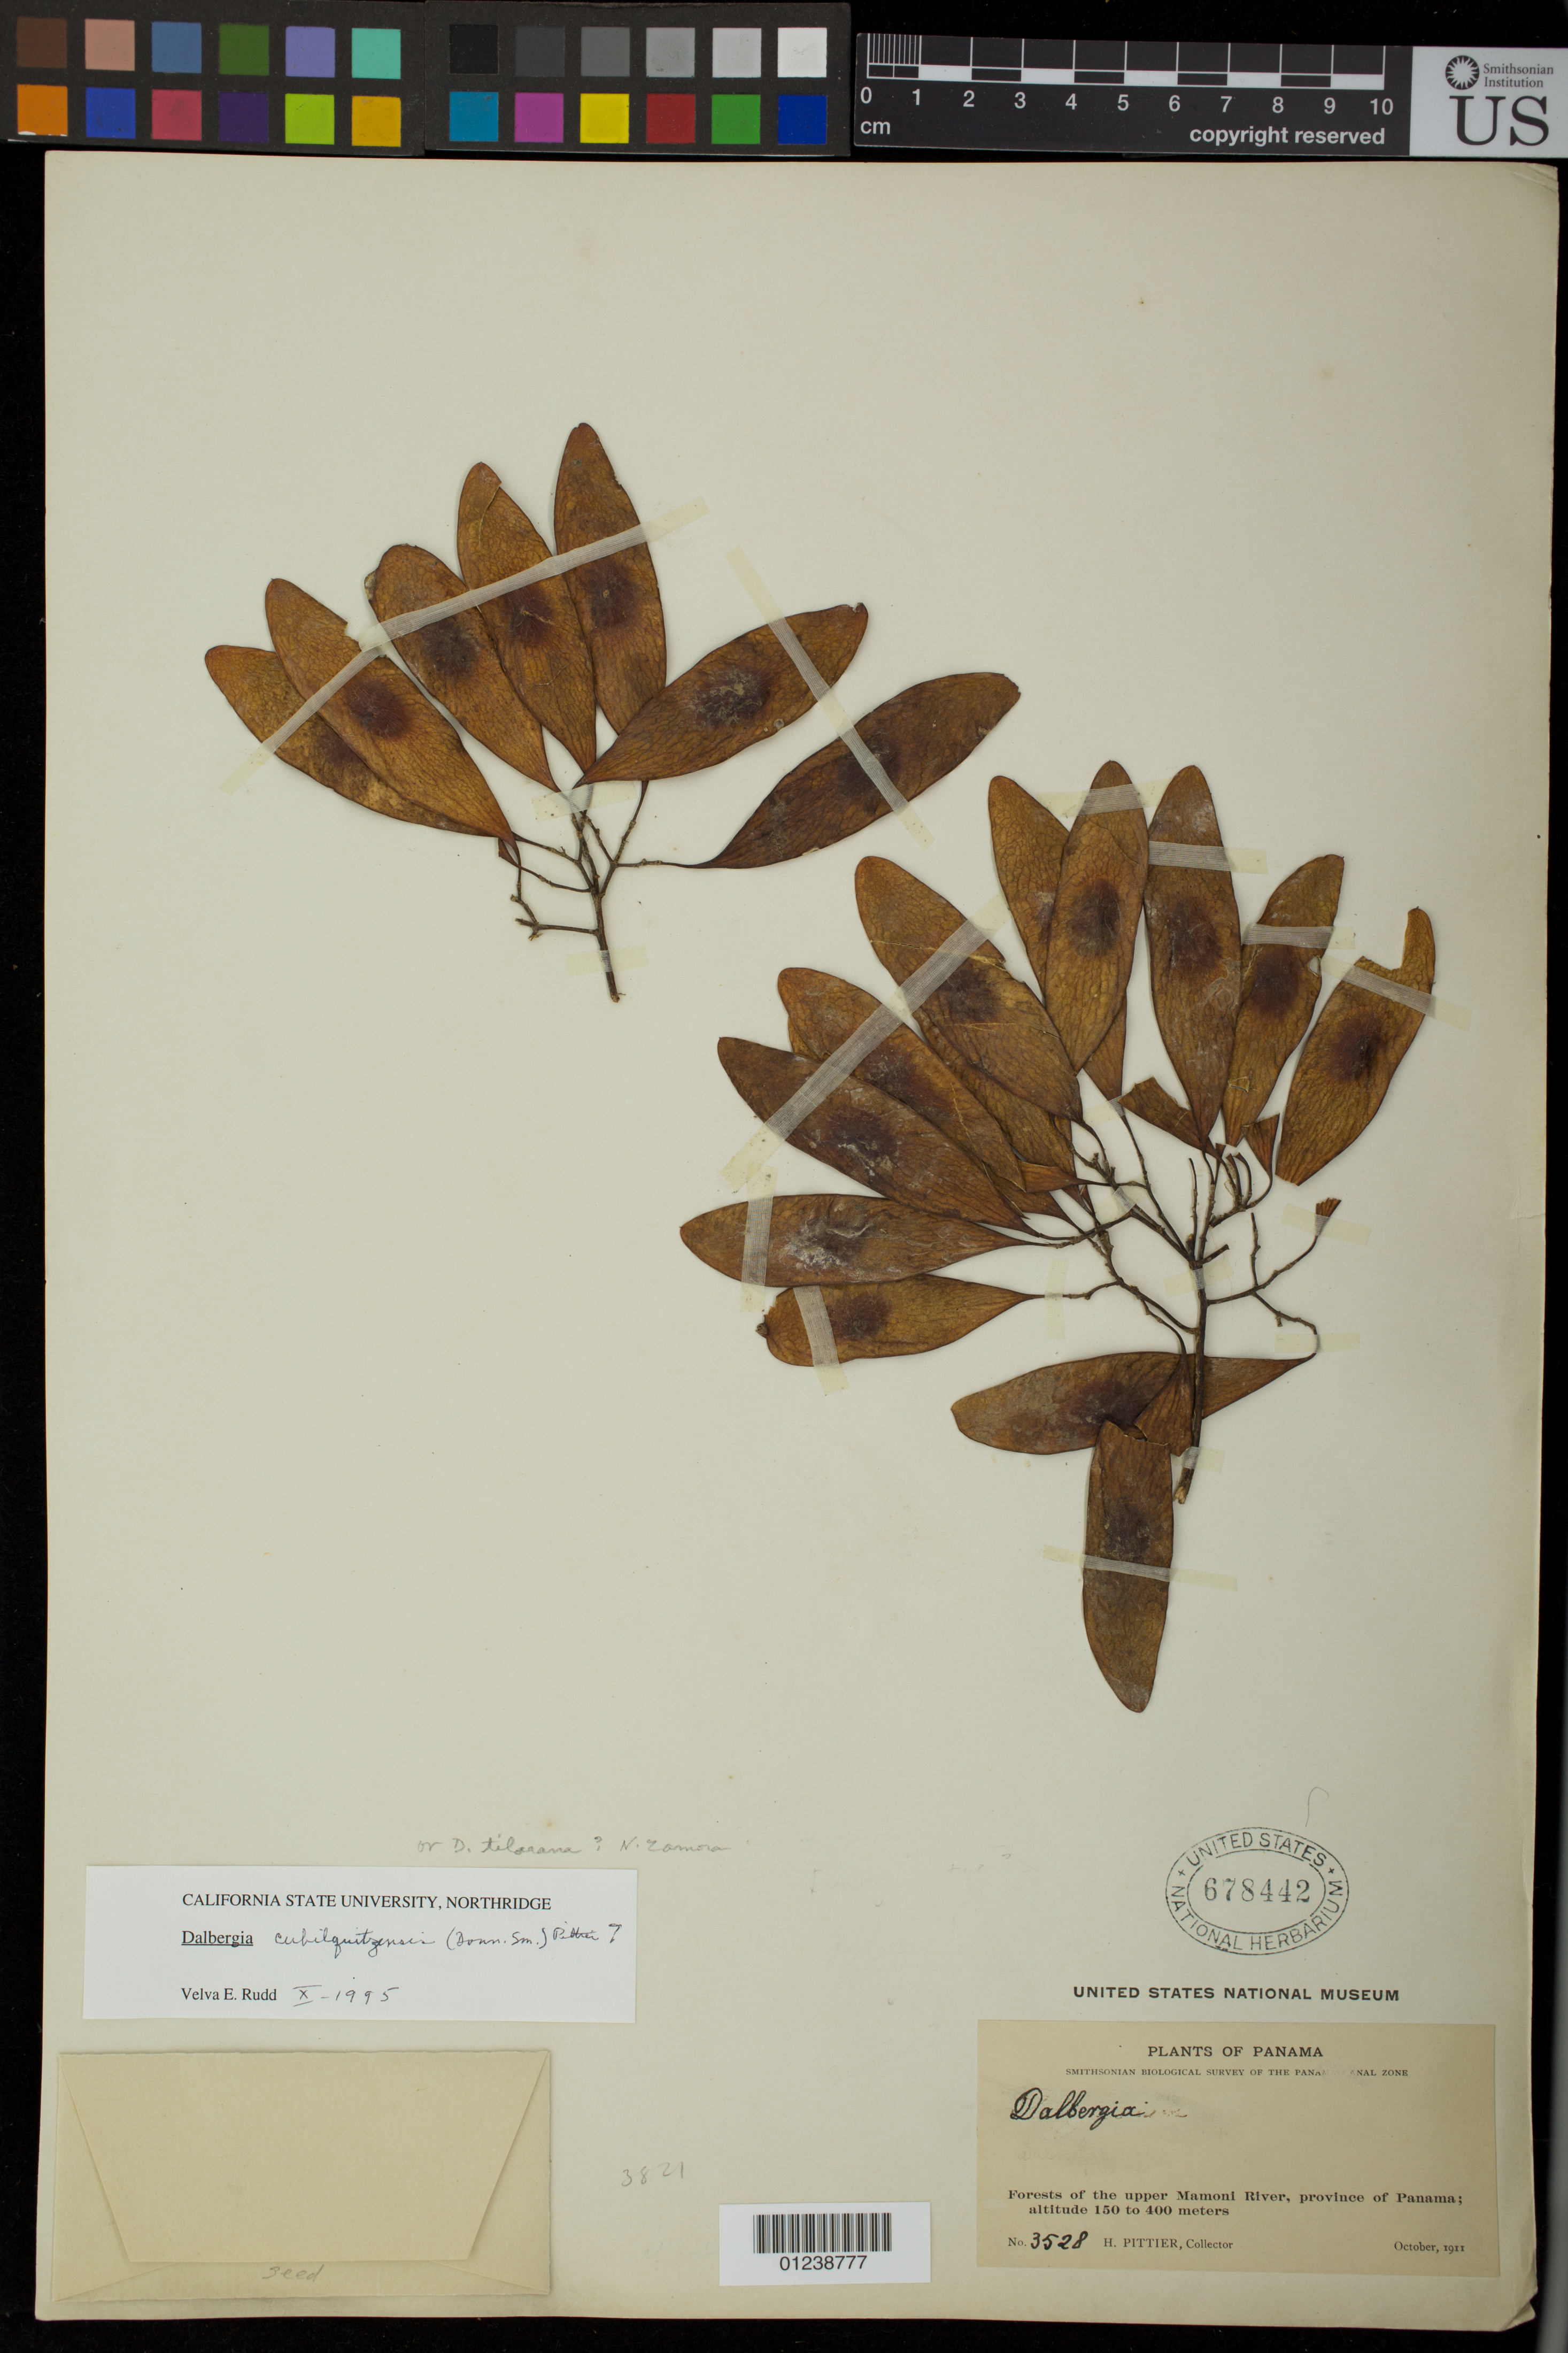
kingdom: Plantae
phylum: Tracheophyta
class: Magnoliopsida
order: Fabales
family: Fabaceae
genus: Dalbergia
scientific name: Dalbergia sp.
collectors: H. F. Pittier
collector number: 3528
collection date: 1911-10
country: Panama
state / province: Panamá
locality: Panama Canal Zone, forests of the upper Mamoni River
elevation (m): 150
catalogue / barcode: US 678442